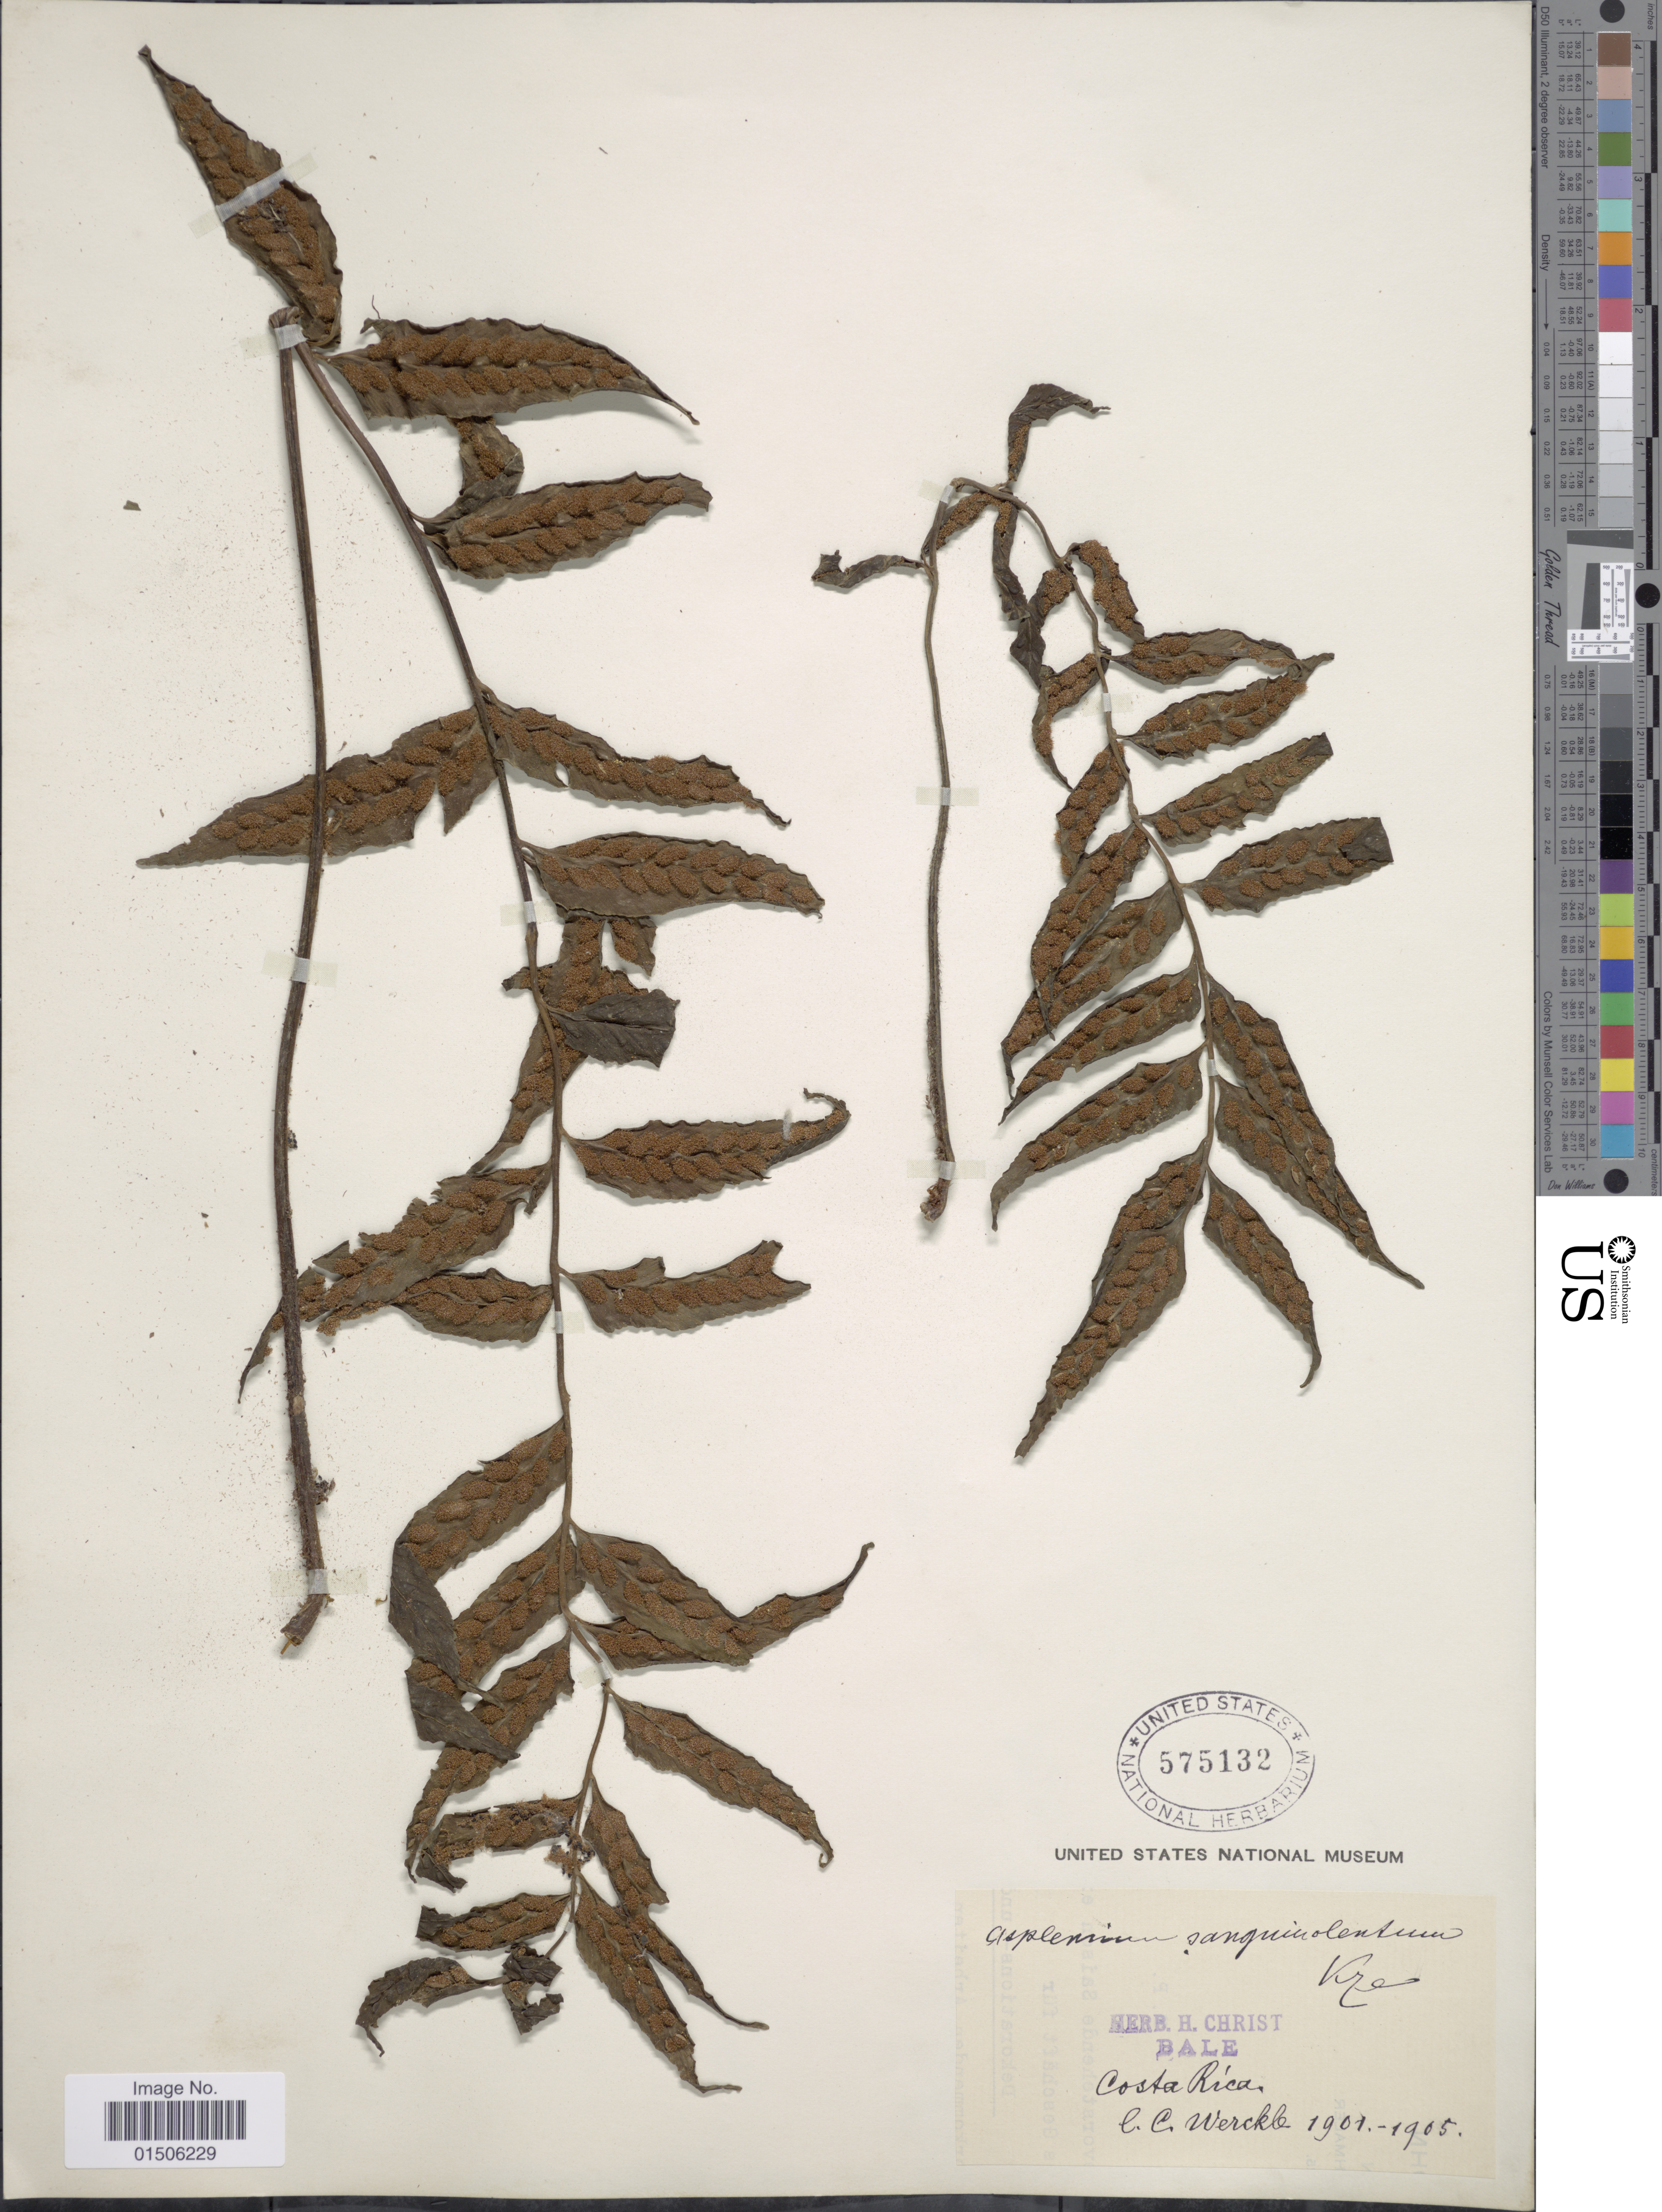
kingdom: Plantae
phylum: Tracheophyta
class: Polypodiopsida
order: Polypodiales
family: Aspleniaceae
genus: Asplenium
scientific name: Asplenium feei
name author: Kunze ex Fée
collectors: C. C Wercklé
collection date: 1901/1905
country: Costa Rica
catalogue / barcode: US 575132